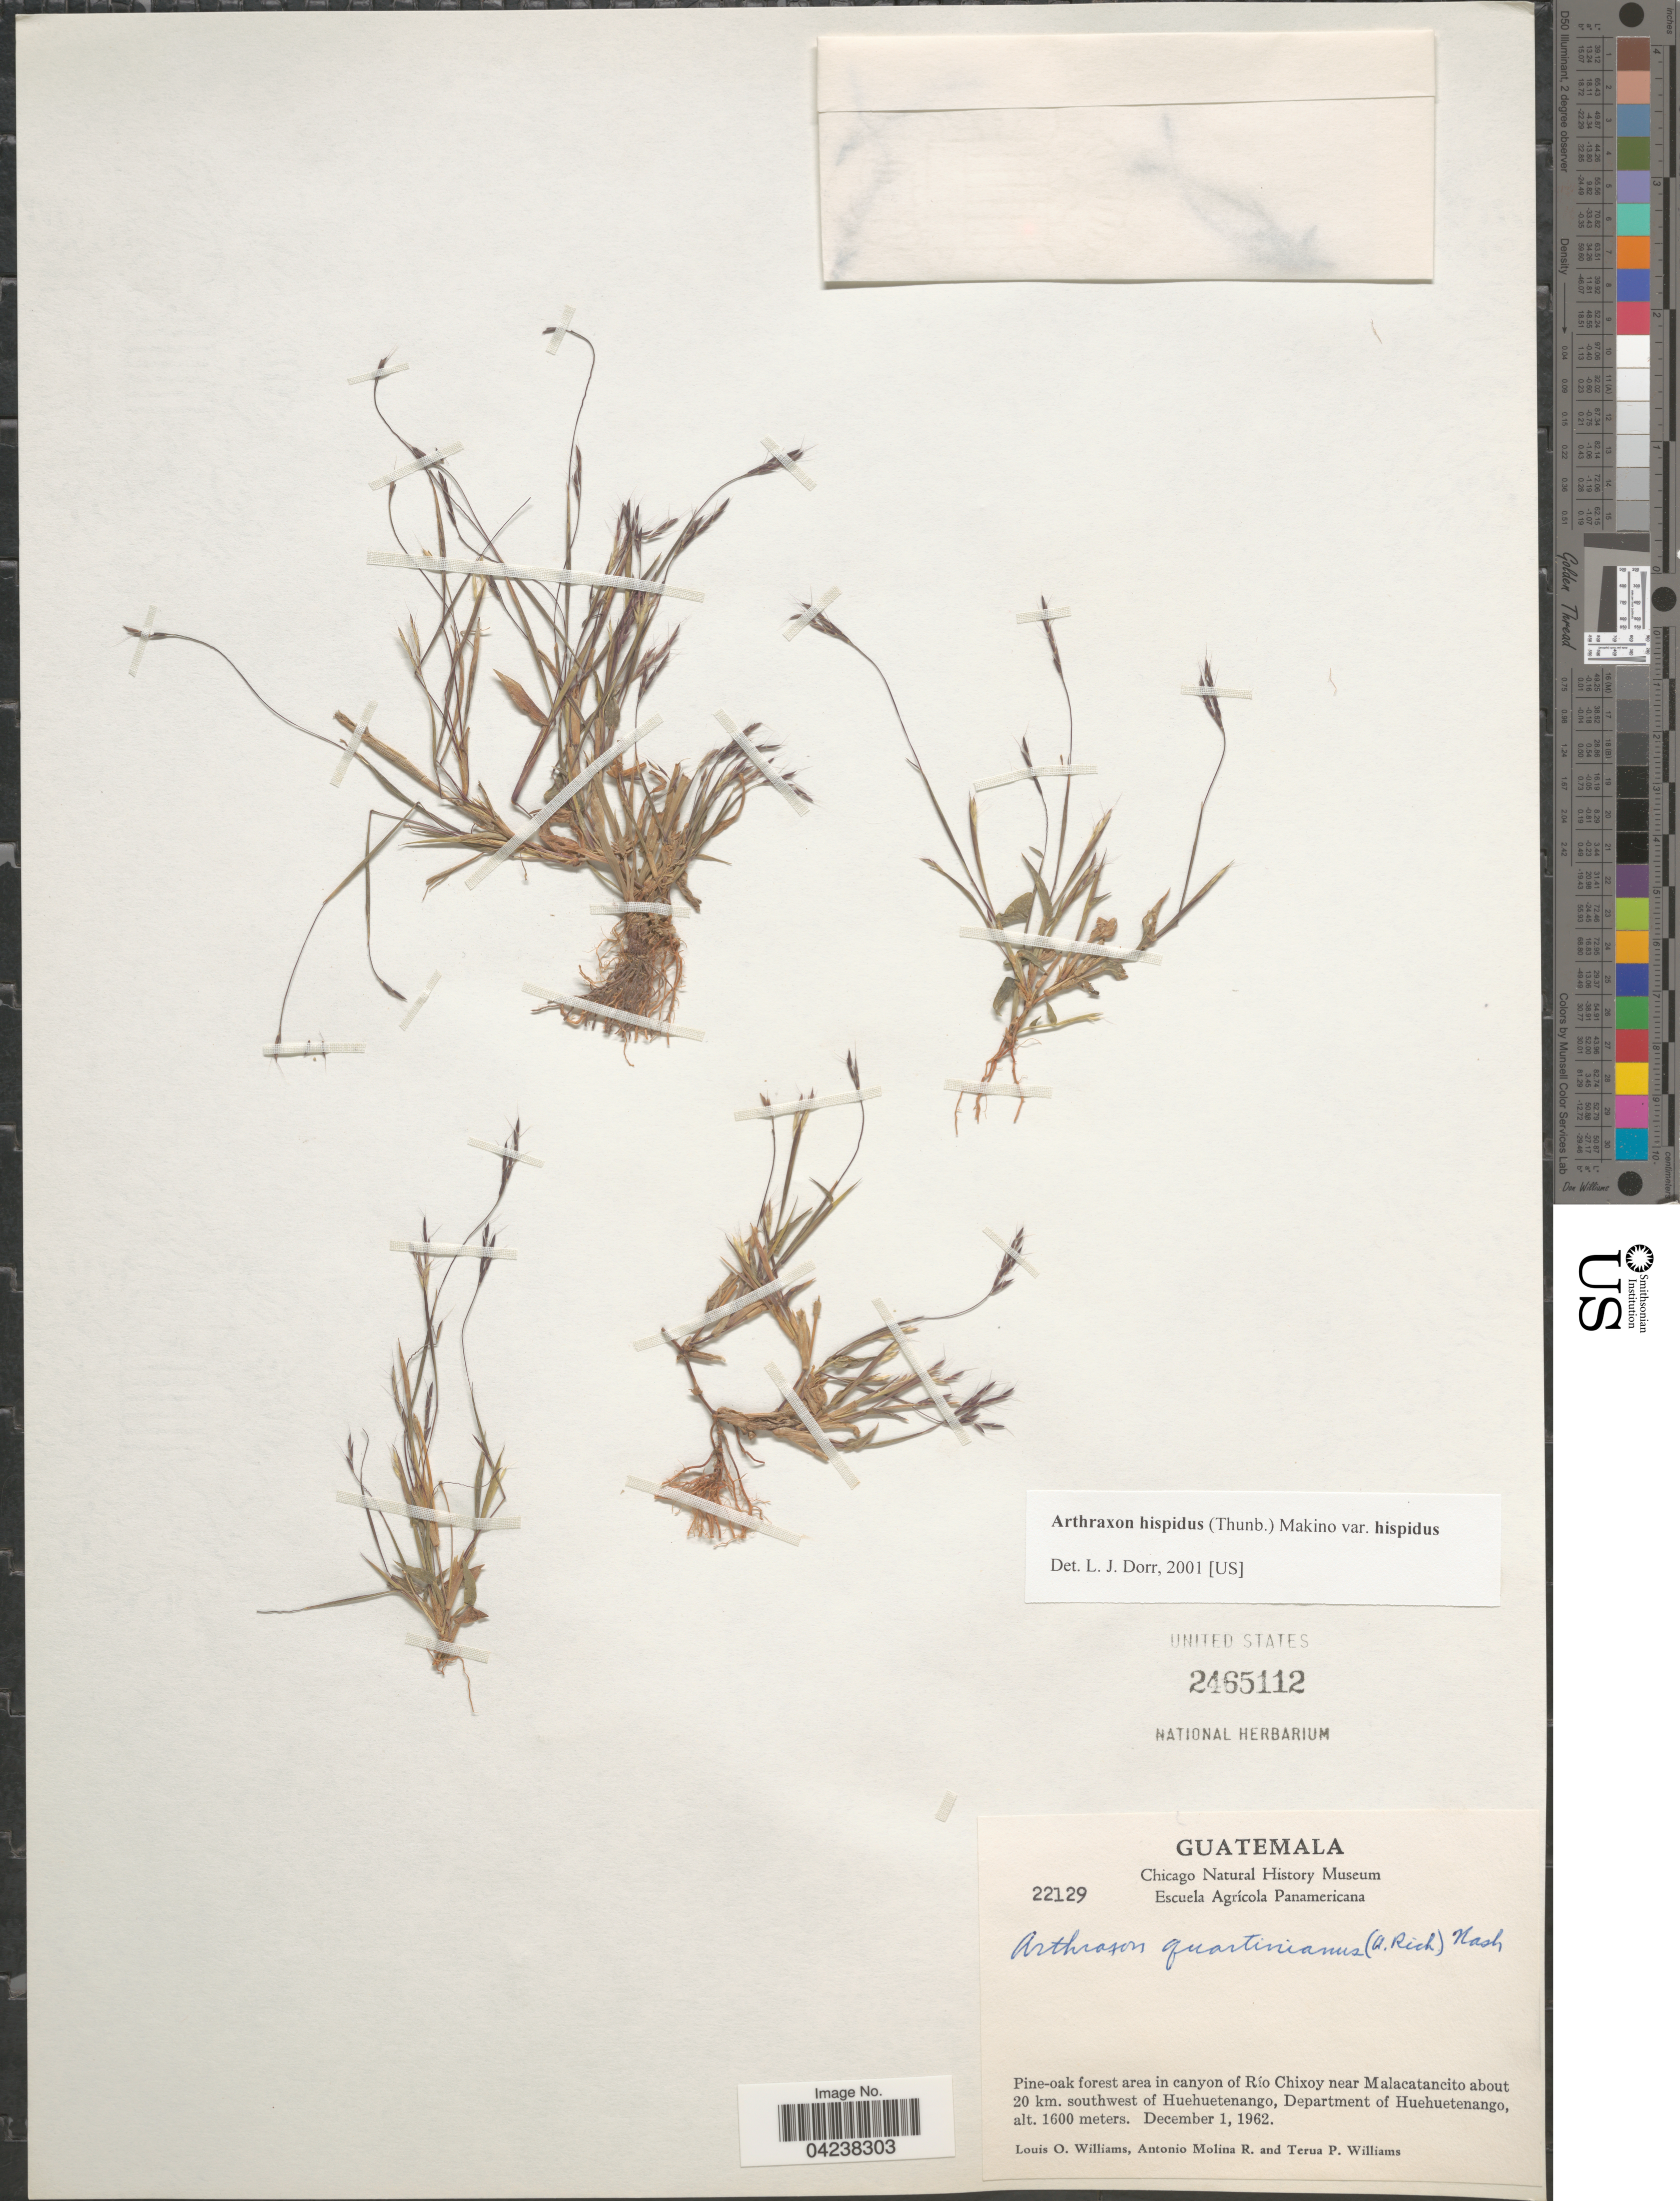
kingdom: Plantae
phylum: Tracheophyta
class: Liliopsida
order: Poales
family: Poaceae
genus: Arthraxon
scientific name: Arthraxon hispidus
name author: (Thunb.) Makino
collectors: L. O. Williams, A. Molina R. & T. Williams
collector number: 22129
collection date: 1962-12-01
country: Guatemala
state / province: Huehuetenango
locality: Pine-oak forest area in canyon of Río Chixoy near Malacatancito about 20 km. southwest of Huehuetenango, Department of Huehuetenango.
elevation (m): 1600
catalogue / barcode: US 2465112